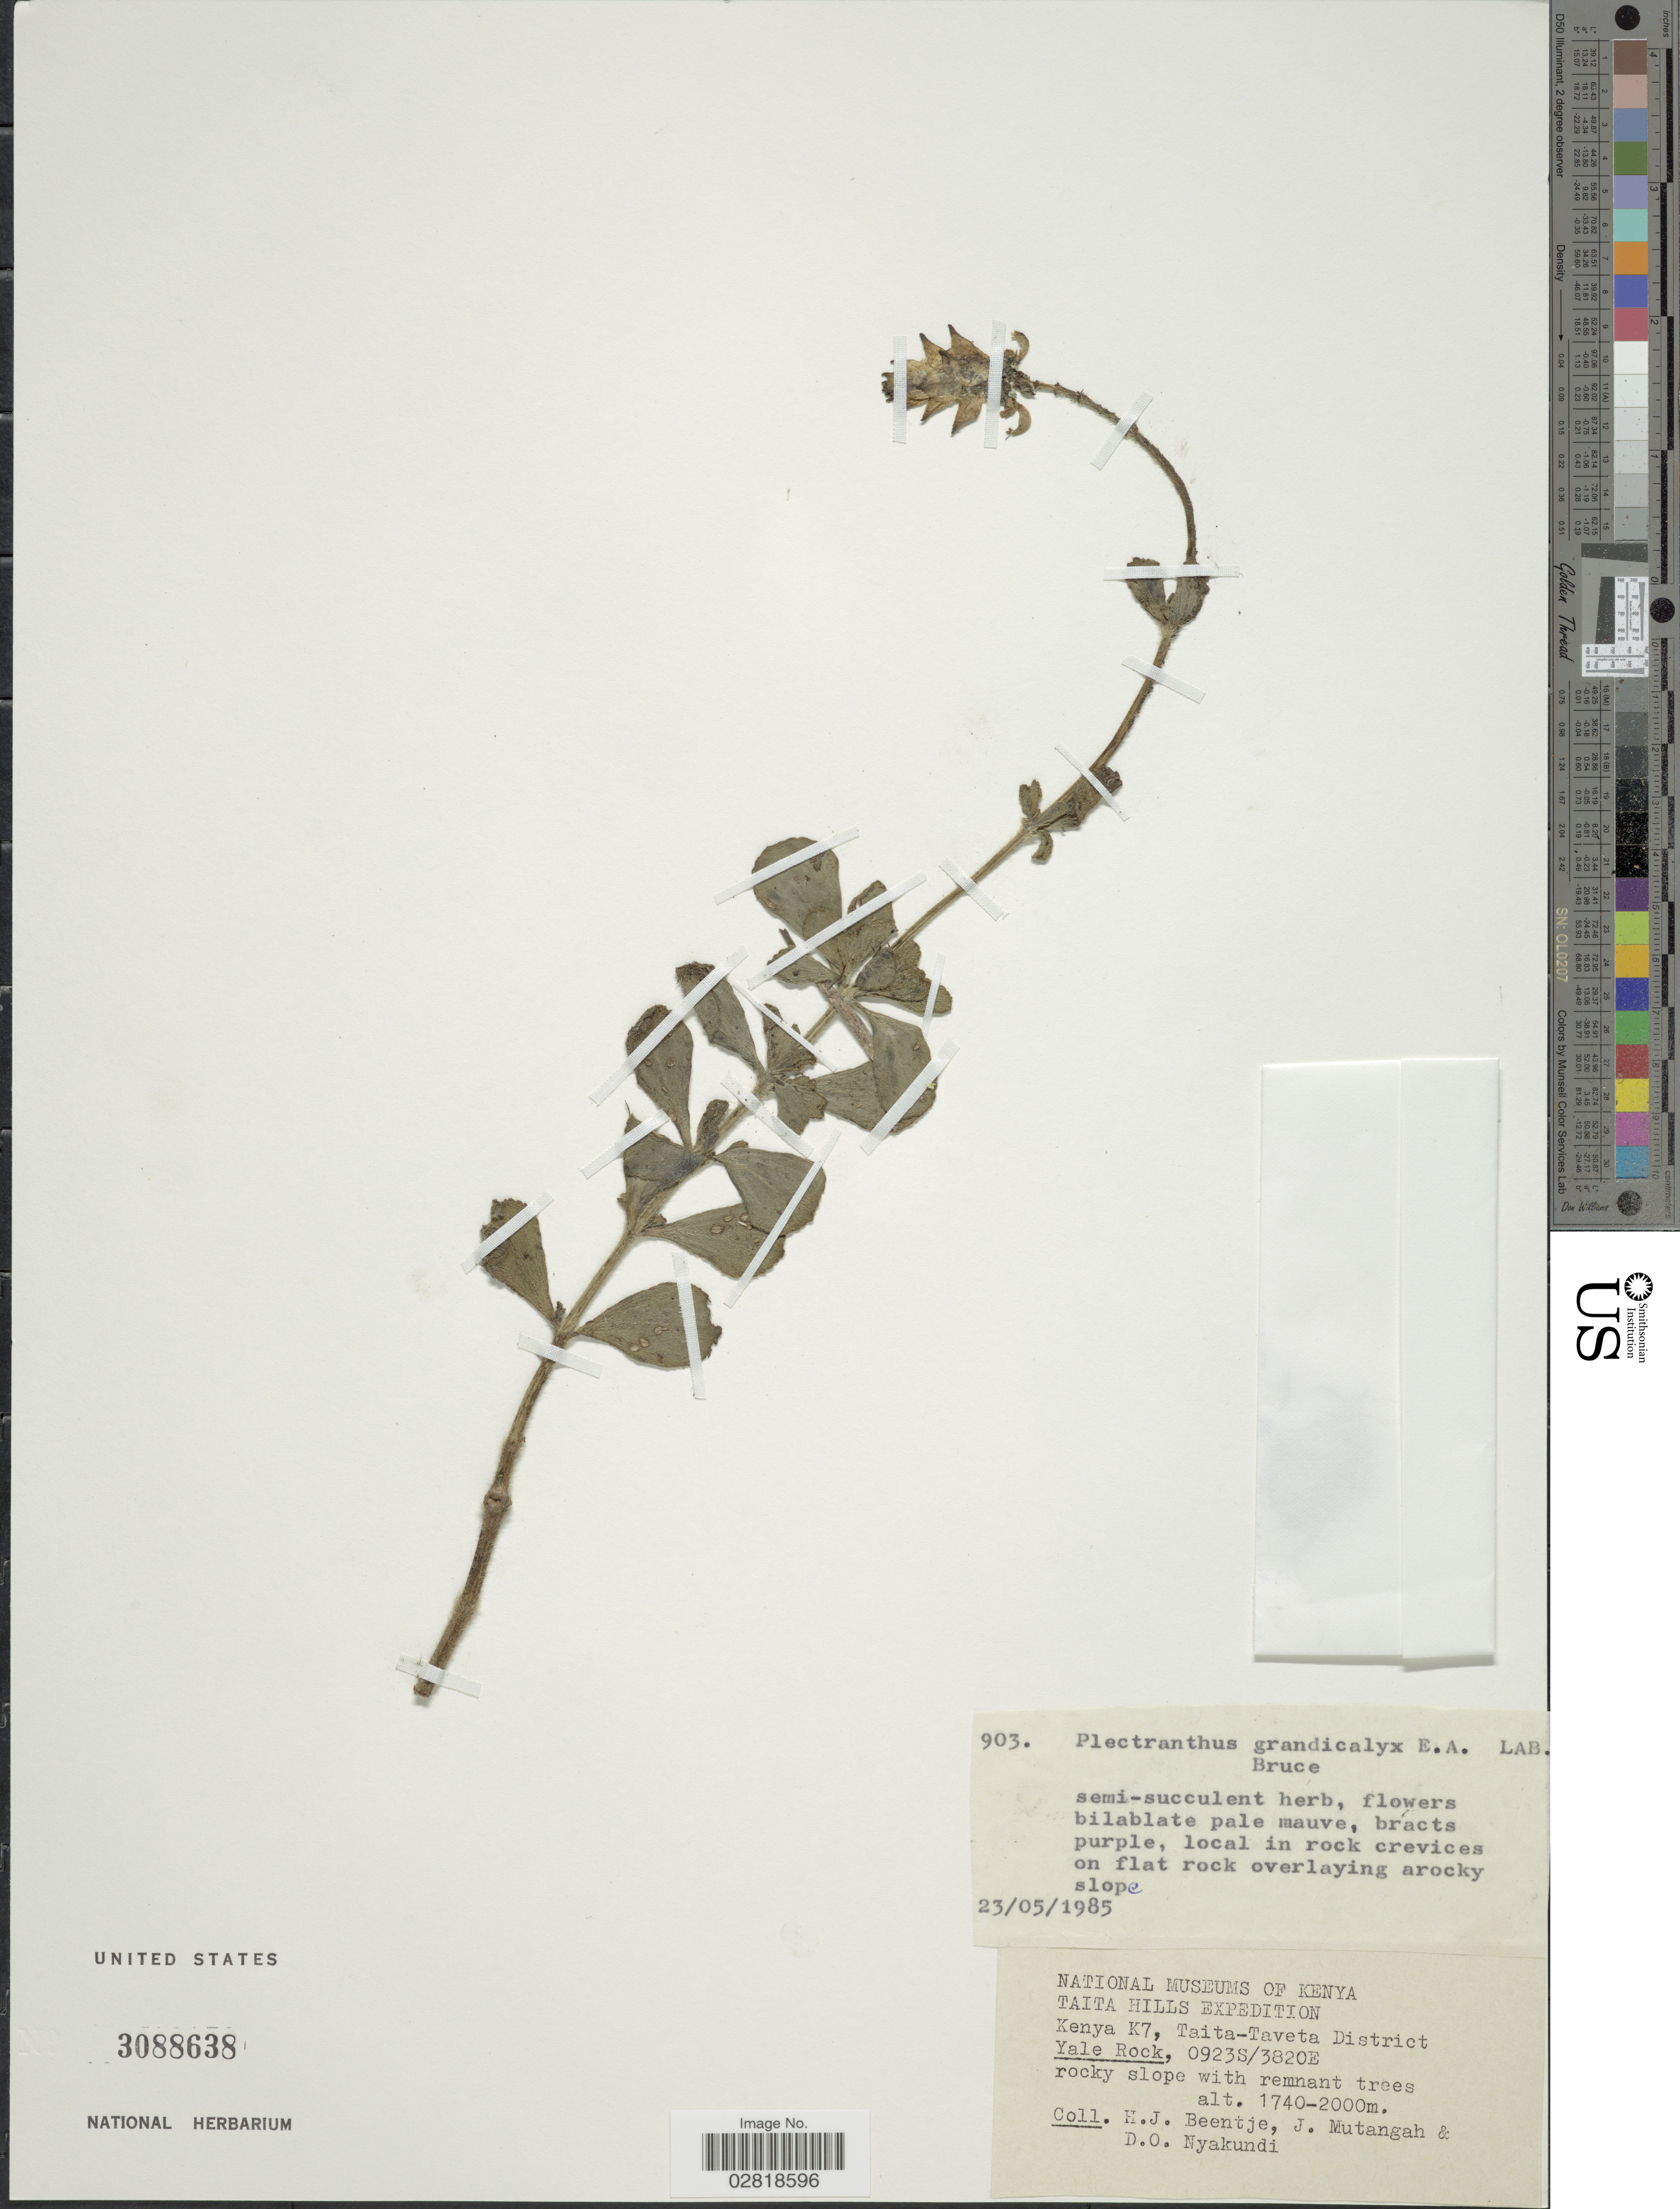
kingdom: Plantae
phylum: Tracheophyta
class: Magnoliopsida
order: Lamiales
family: Lamiaceae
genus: Plectranthus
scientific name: Plectranthus grandicalyx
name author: (E.A. Bruce) J.K. Morton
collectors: H. J. Beentje, J. Mutangah & D. Nyakundi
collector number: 903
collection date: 1985-05-23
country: Kenya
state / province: Taita Taveta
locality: Taita Hills. K7, Taita-Taveta District. Yale Rock.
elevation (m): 1740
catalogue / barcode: US 3088638